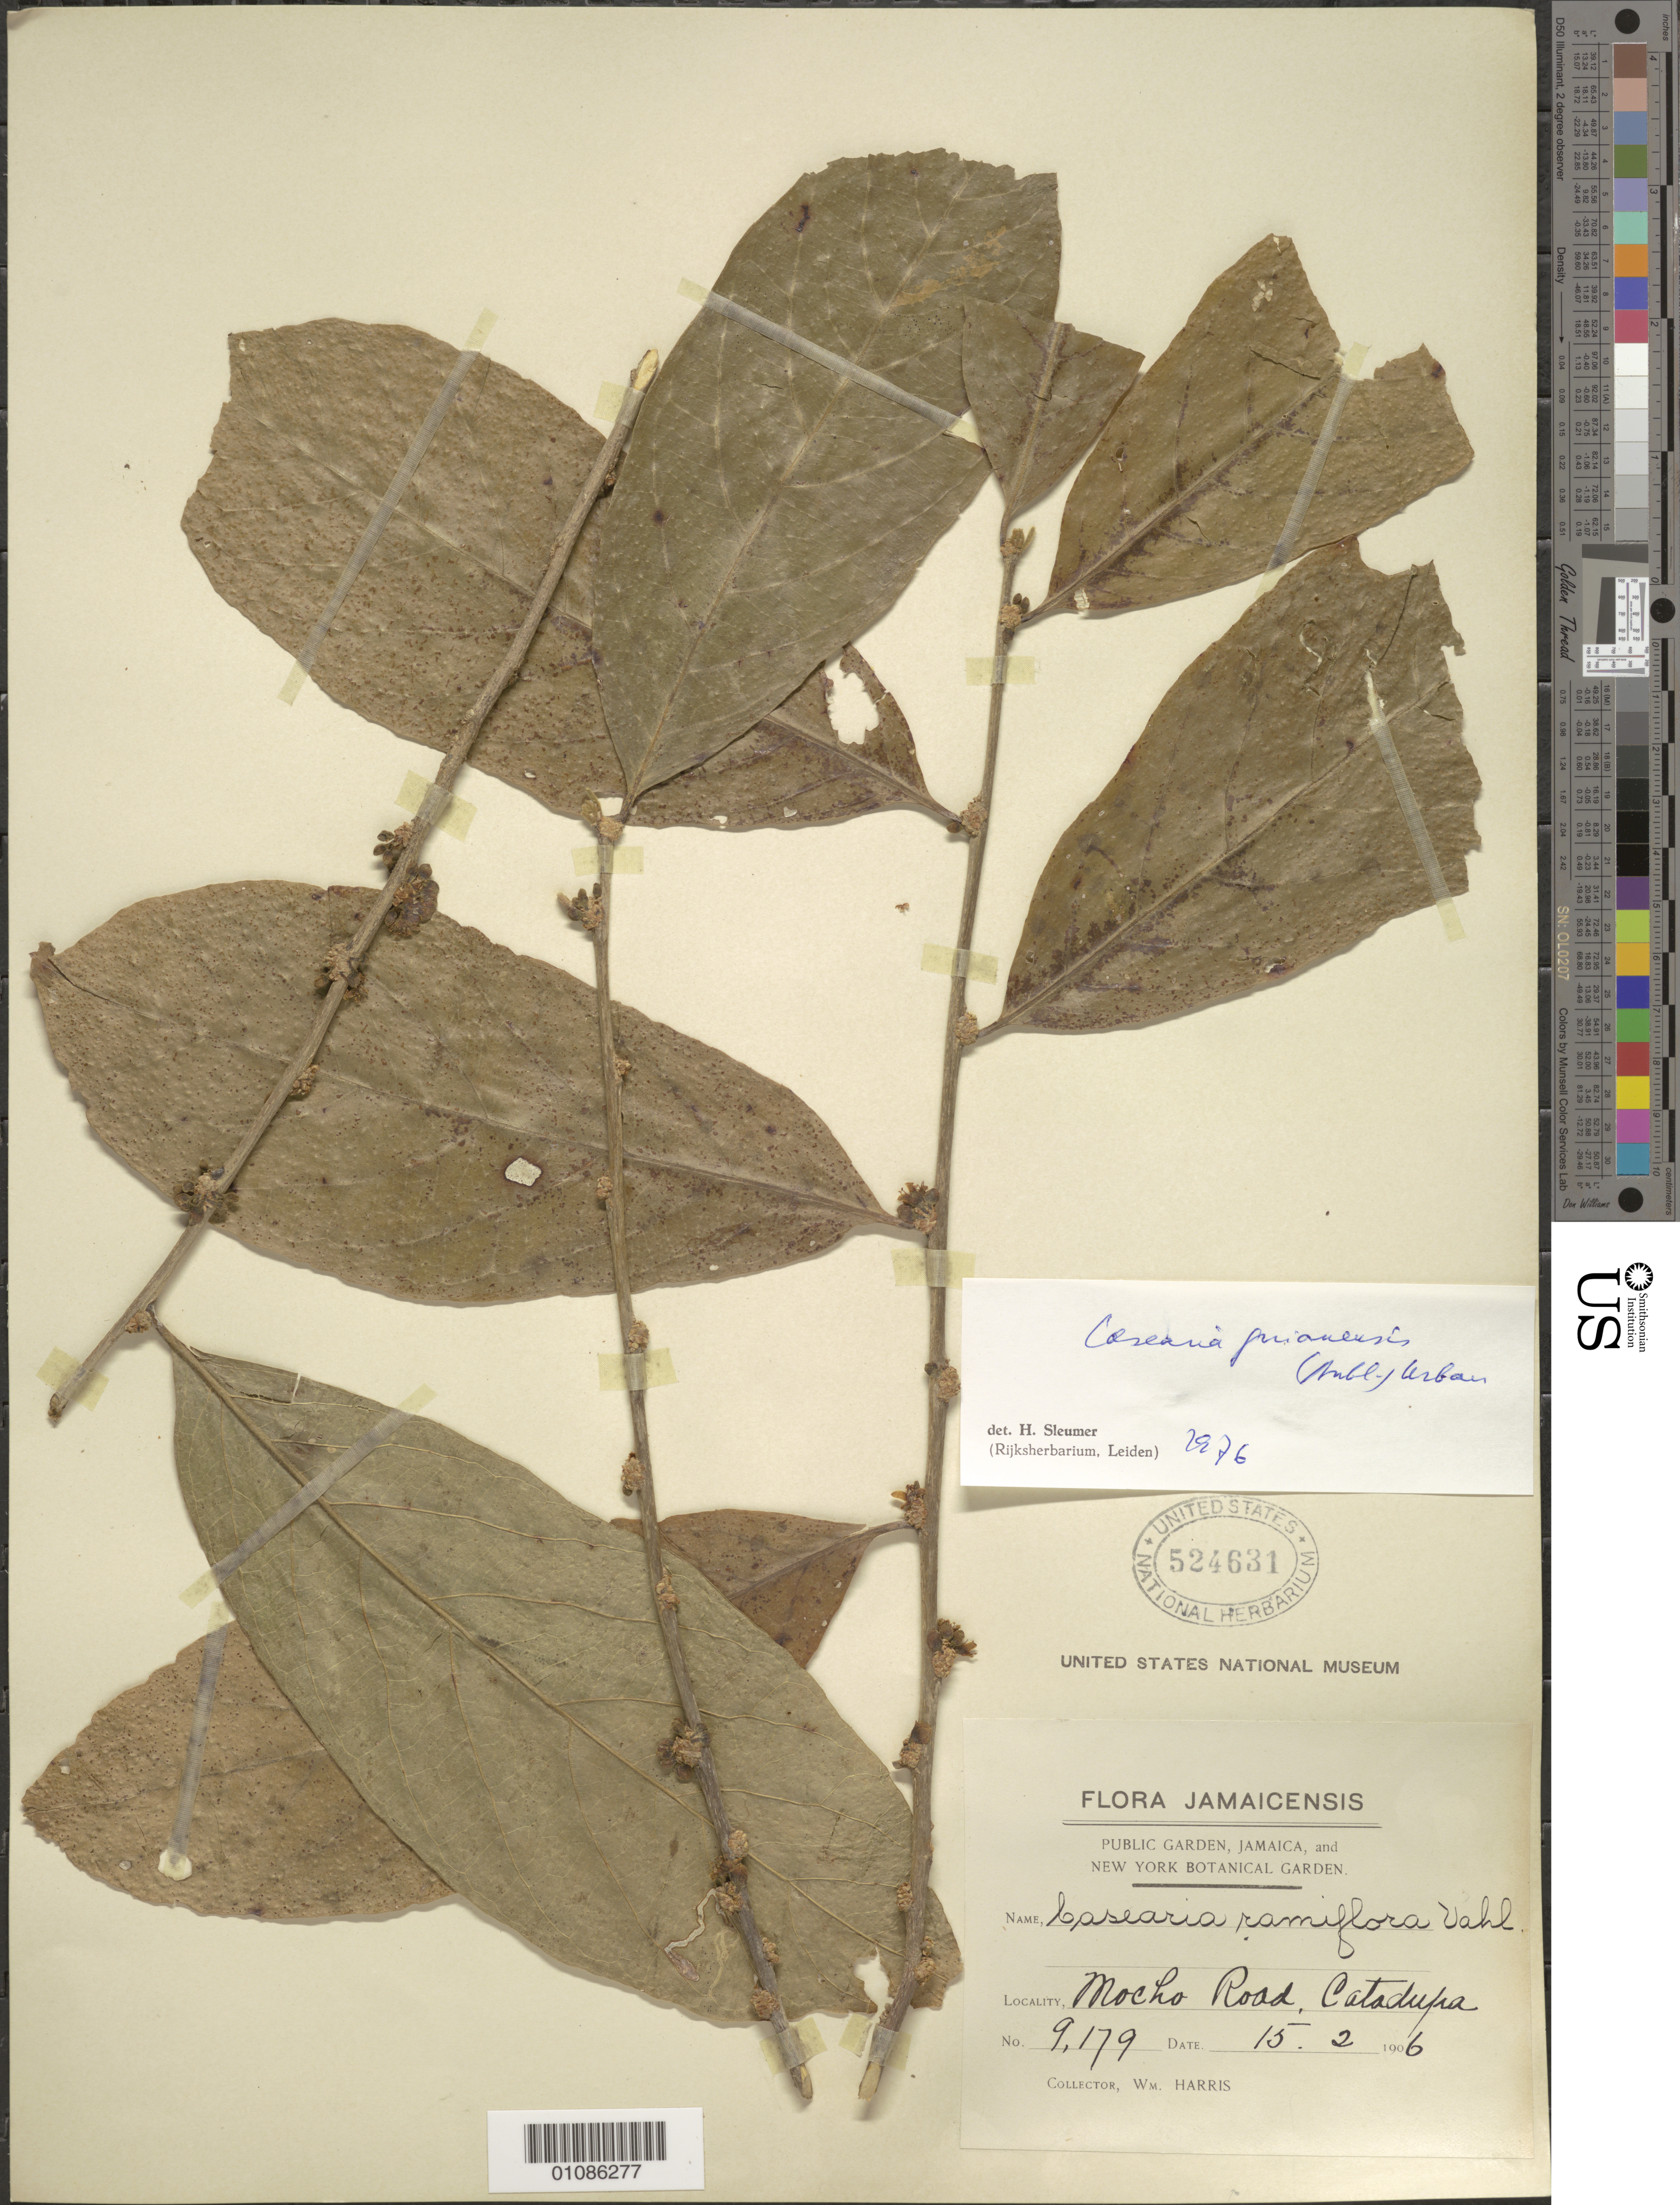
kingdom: Plantae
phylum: Tracheophyta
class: Magnoliopsida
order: Malpighiales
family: Salicaceae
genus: Casearia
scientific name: Casearia guianensis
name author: (Aubl.) Urb.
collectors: W. Harris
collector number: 9179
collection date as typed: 15 Oct 1906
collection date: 1906-10-15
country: Jamaica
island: Jamaica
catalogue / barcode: US 524631